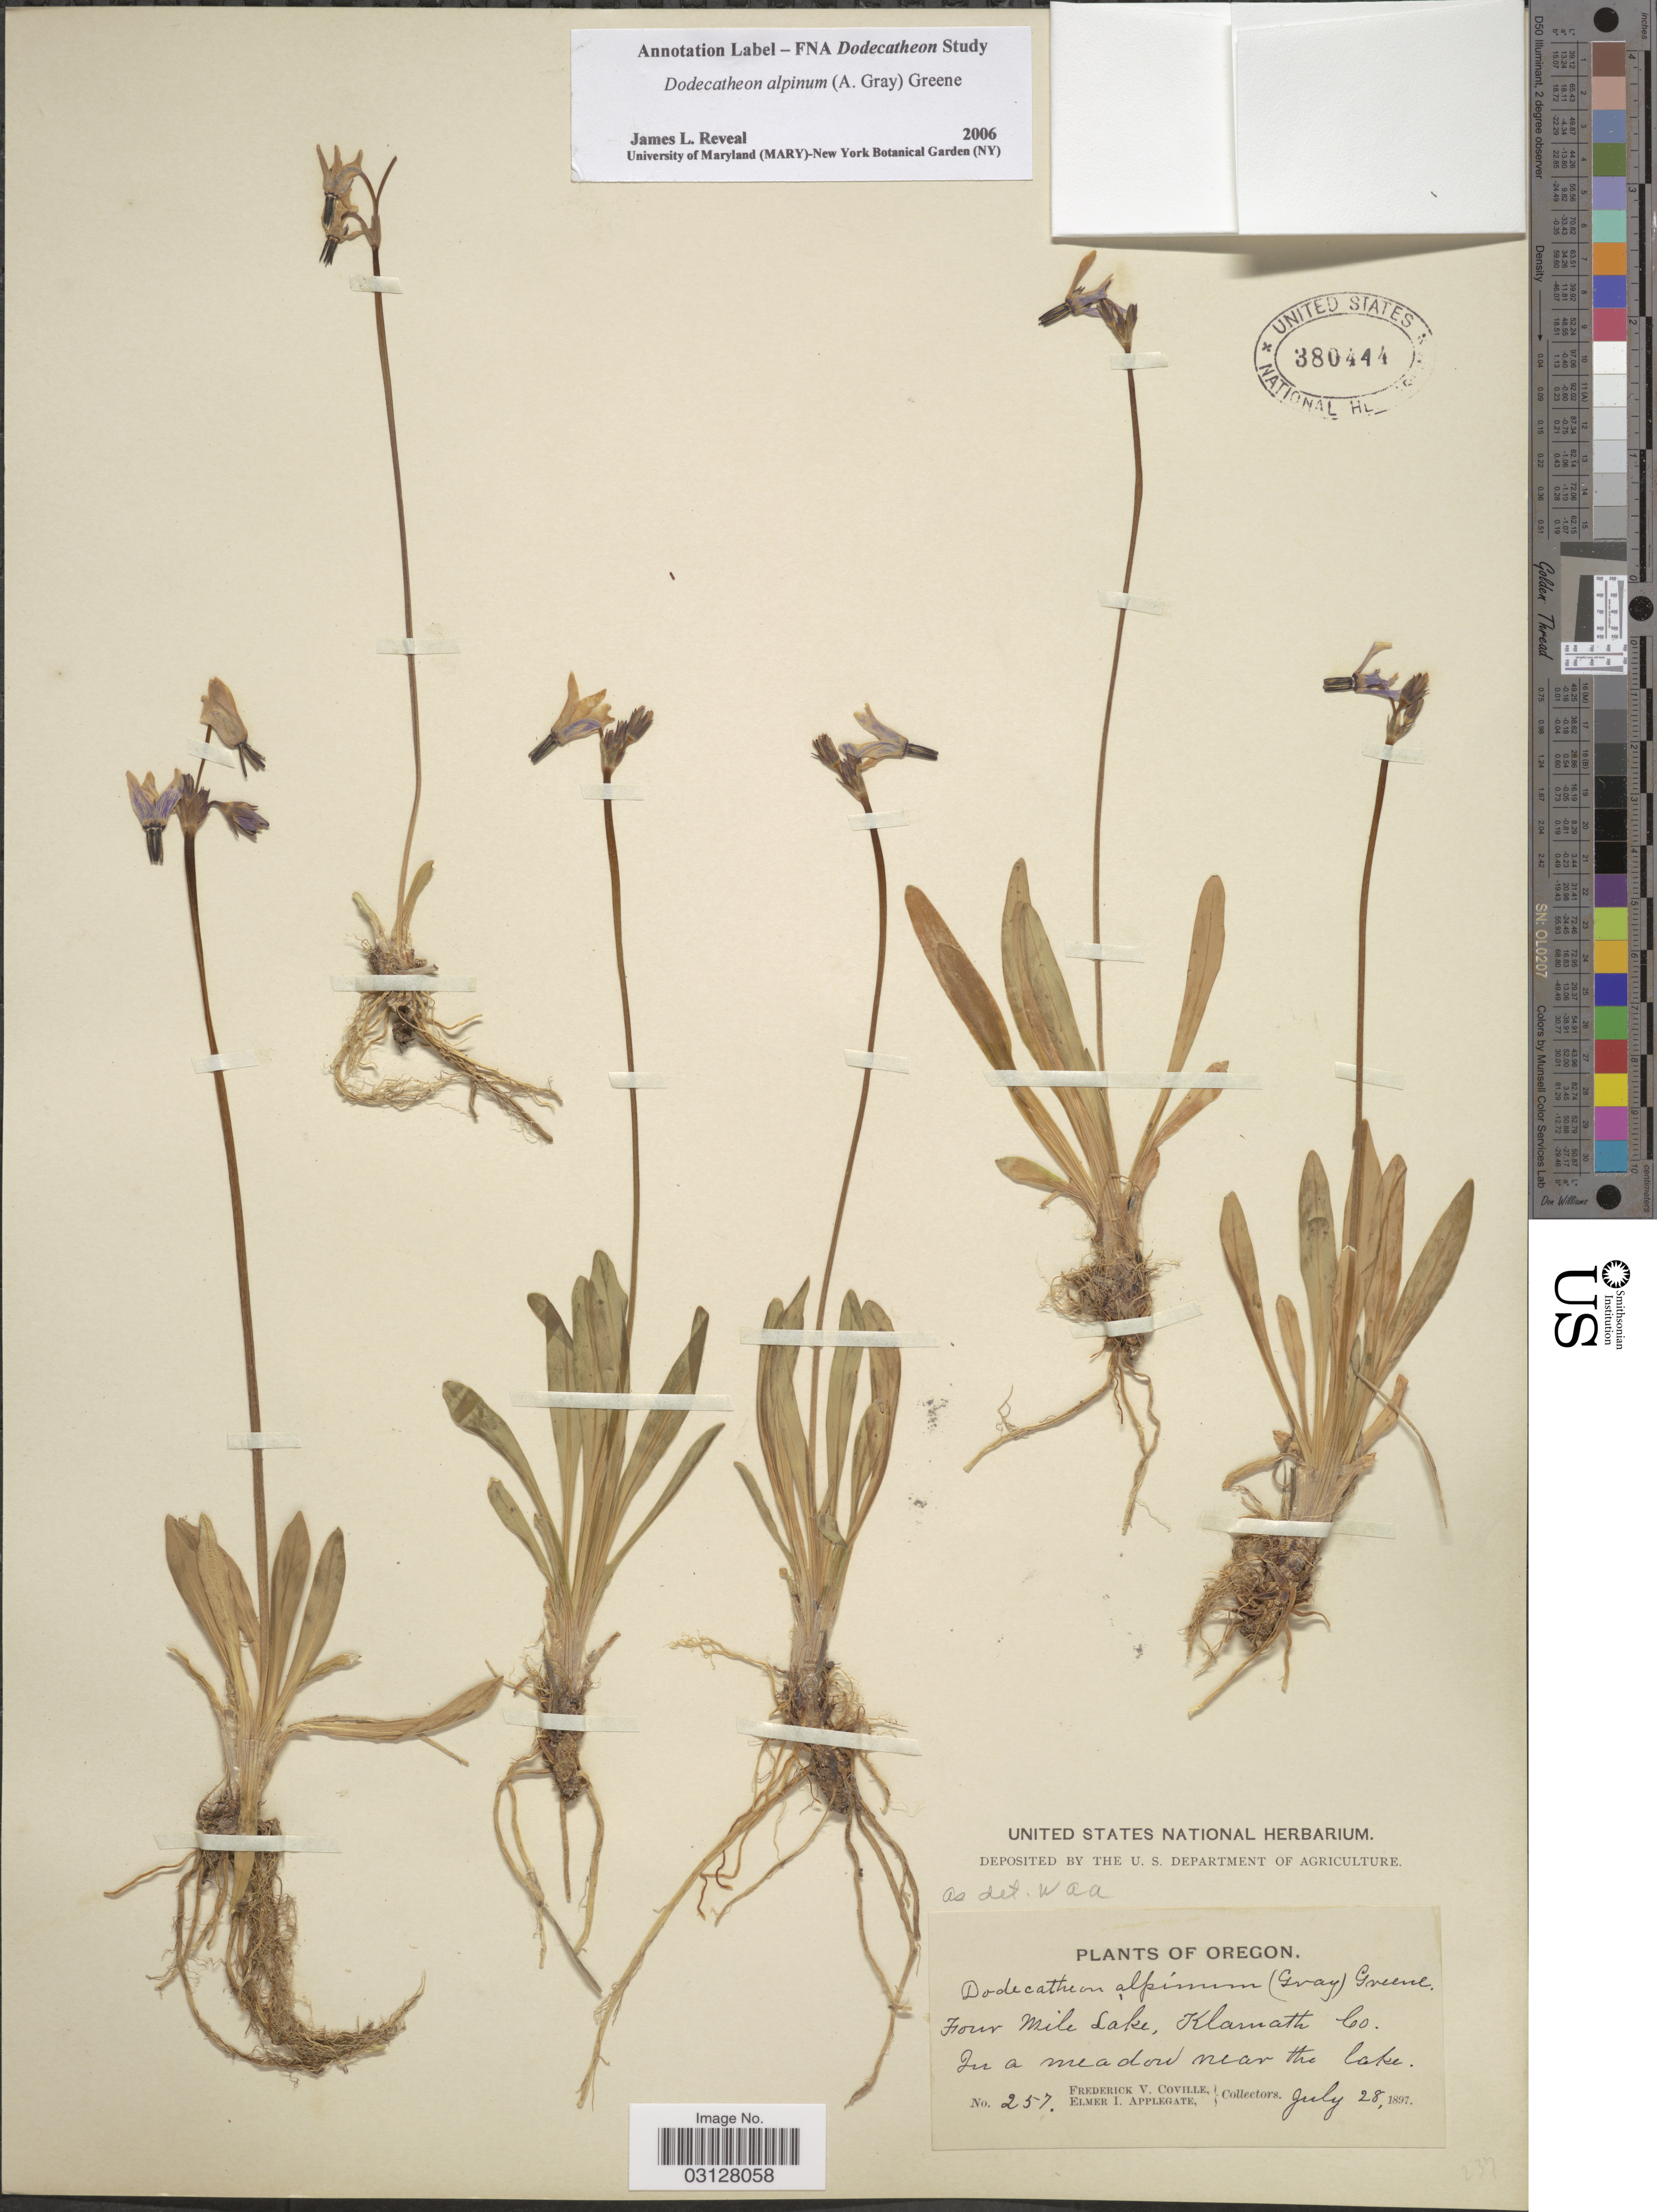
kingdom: Plantae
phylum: Tracheophyta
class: Magnoliopsida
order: Ericales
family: Primulaceae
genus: Dodecatheon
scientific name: Dodecatheon alpinum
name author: (A. Gray) Greene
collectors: F. V. Coville & E. I. Applegate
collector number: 257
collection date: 1897-07-28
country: United States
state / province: Oregon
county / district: Klamath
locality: Four Mile Lake, Klamath Co. In a meadow near the lake.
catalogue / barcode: US 380444